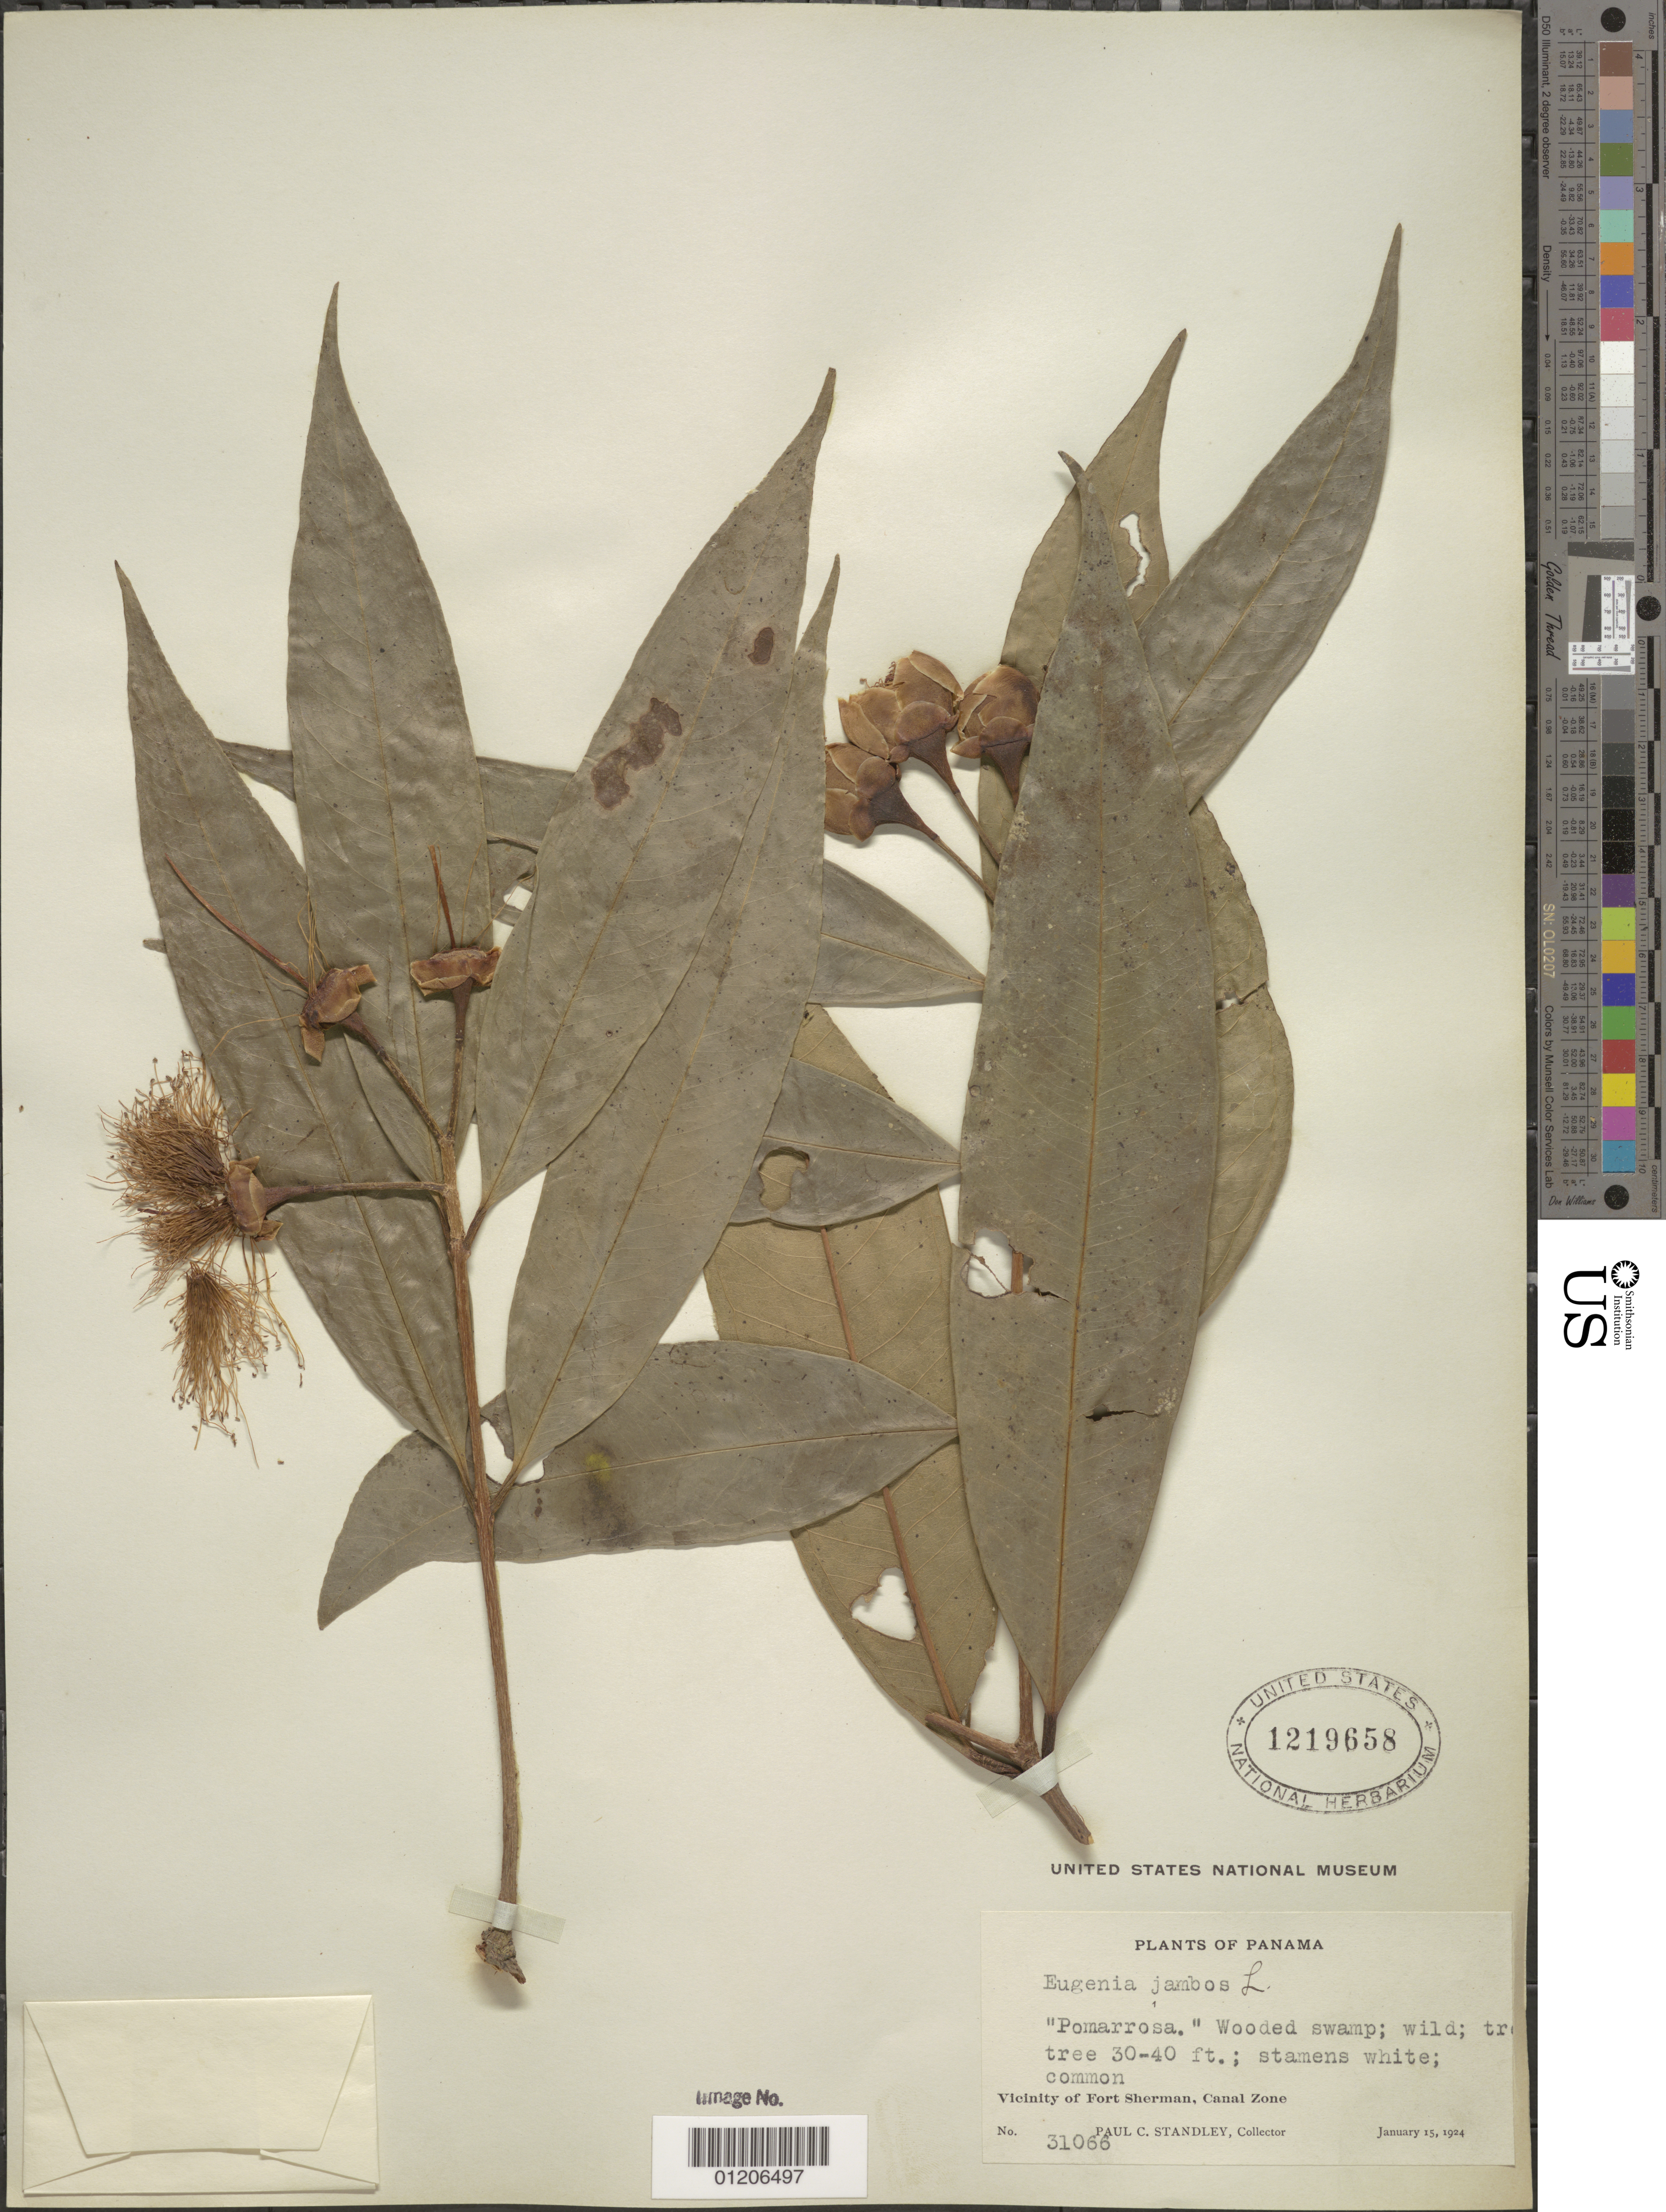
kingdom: Plantae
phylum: Tracheophyta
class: Magnoliopsida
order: Myrtales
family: Myrtaceae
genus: Syzygium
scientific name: Syzygium jambos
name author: (L.) Alston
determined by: Strong, Mark T., (BOT), Smithsonian Institution - National Museum of Natural History (UNITED STATES)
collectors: P. C. Standley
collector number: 31066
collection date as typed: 15 Jan 1924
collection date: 1924-01-15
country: Panama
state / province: Colón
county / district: Canal Zone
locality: Vicinity of Fort Sherman.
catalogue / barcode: US 1219658